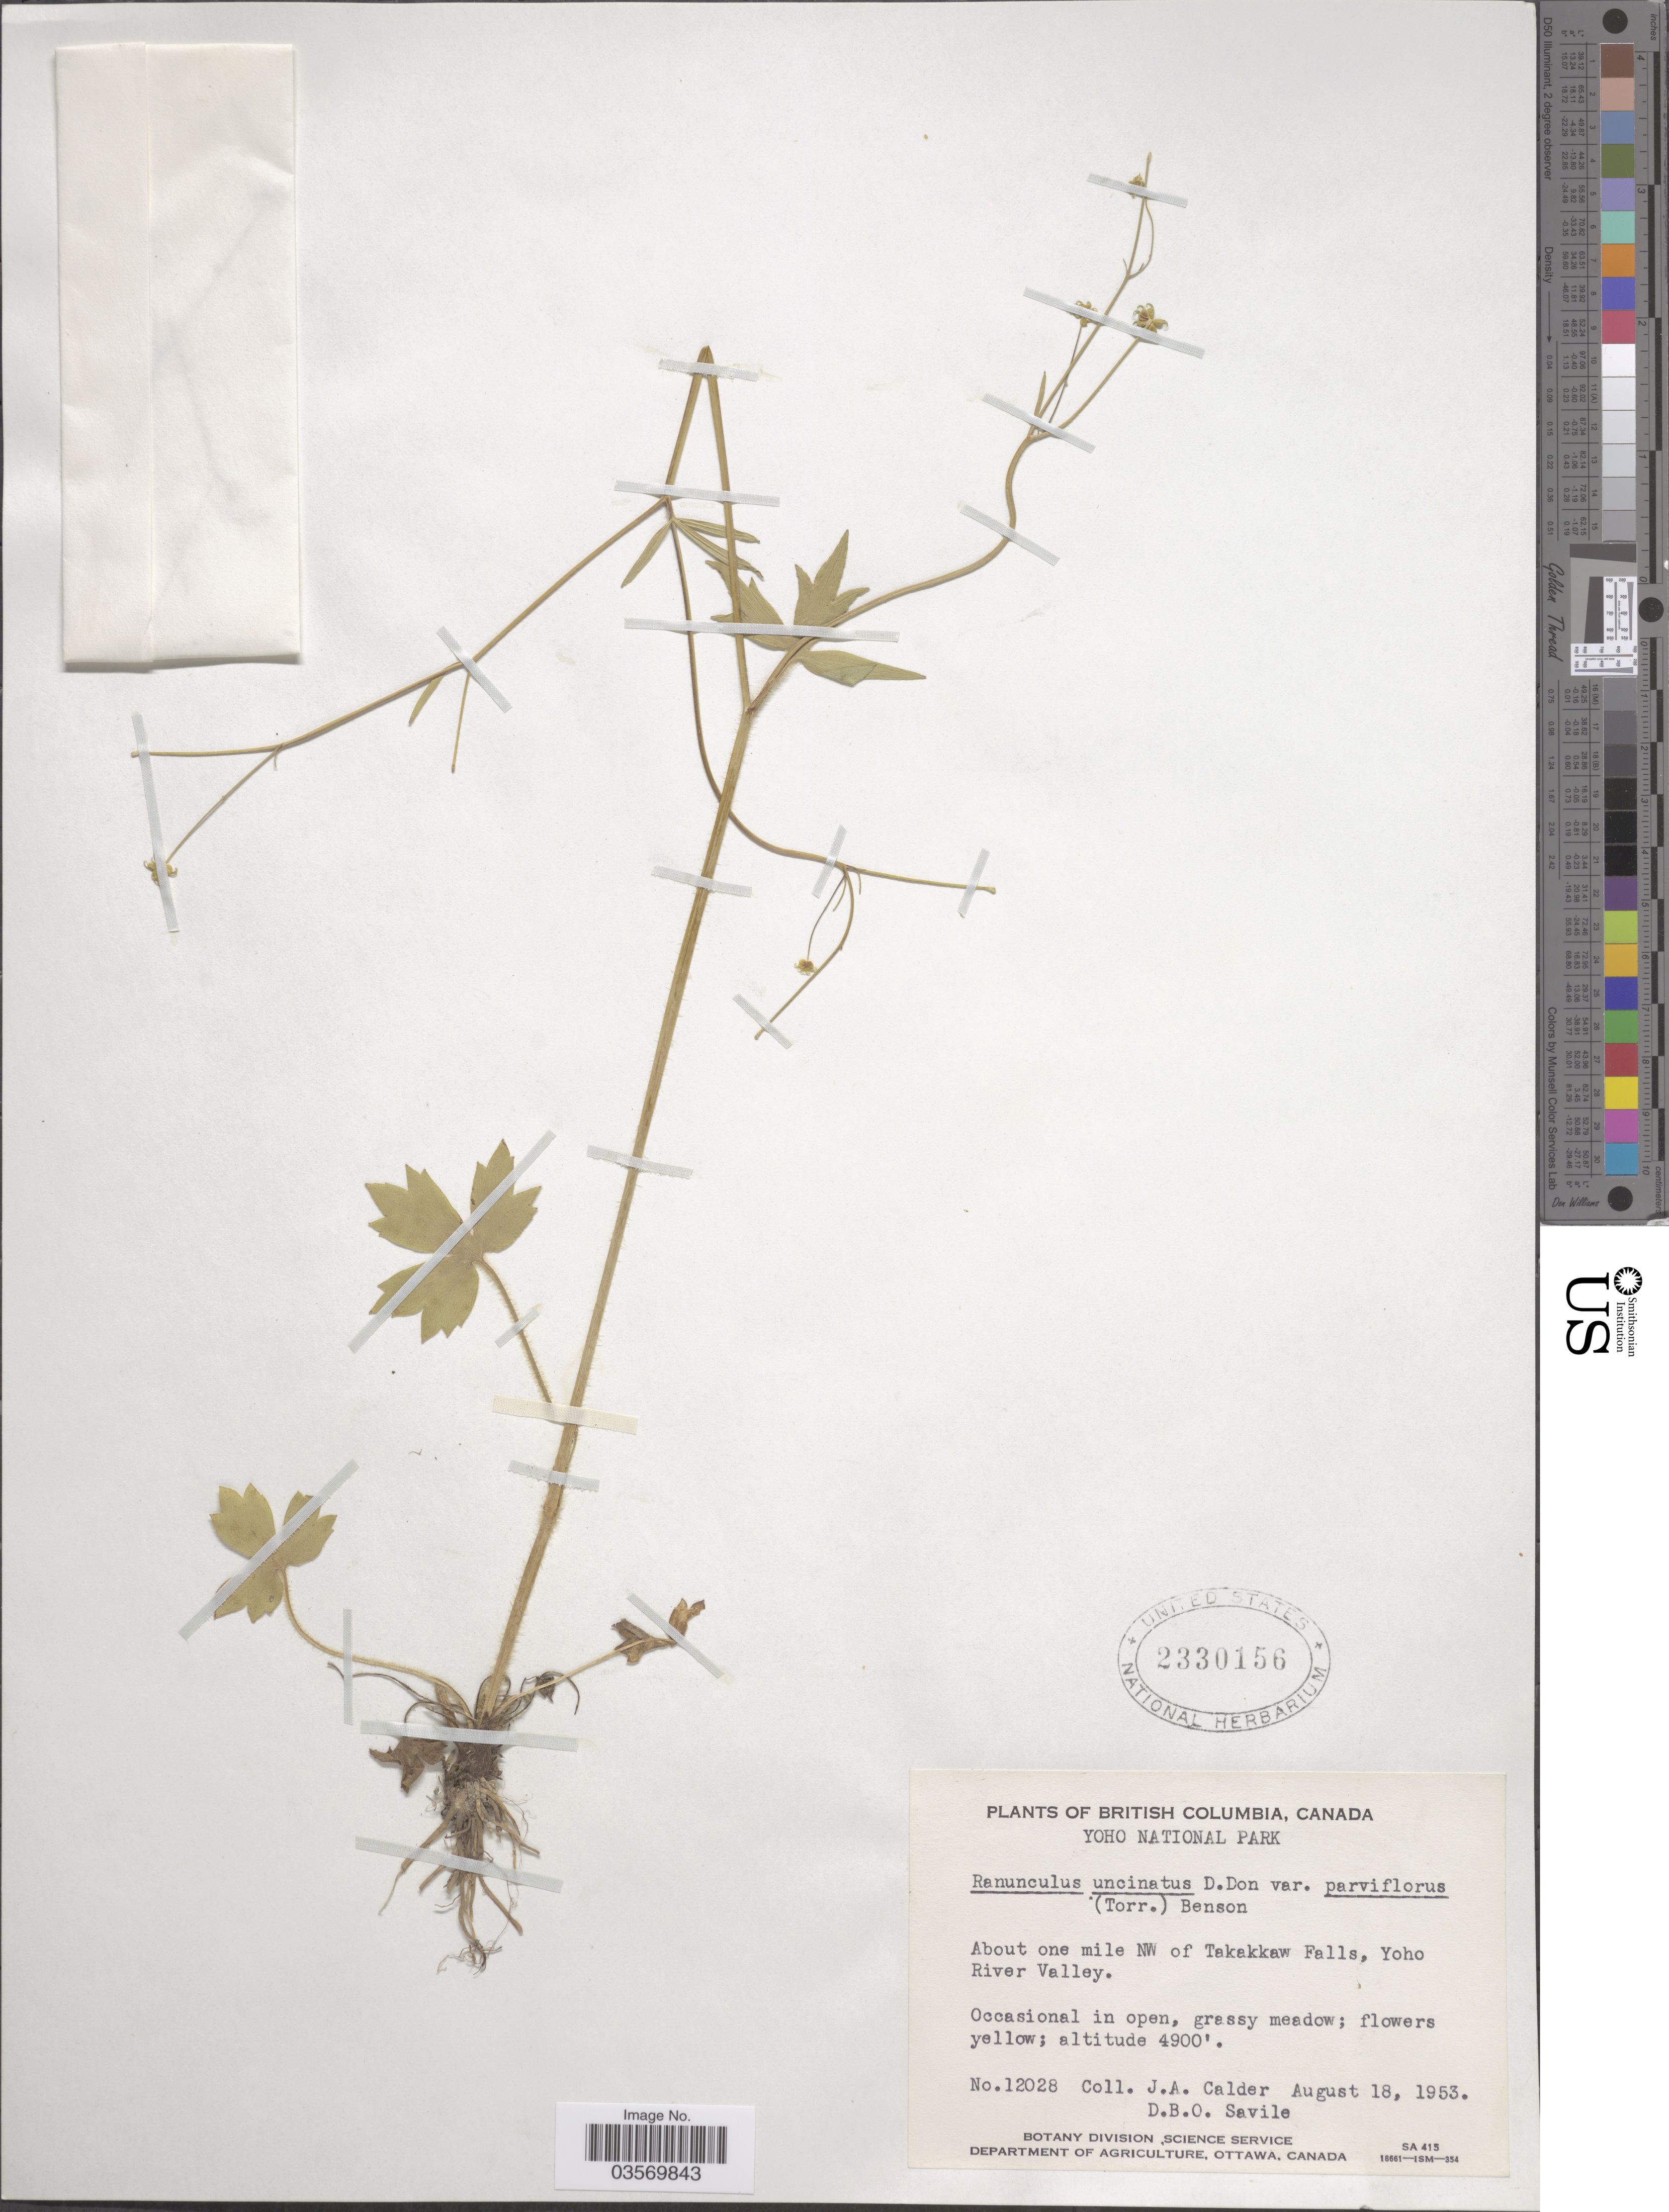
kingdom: Plantae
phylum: Tracheophyta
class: Magnoliopsida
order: Ranunculales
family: Ranunculaceae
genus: Ranunculus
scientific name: Ranunculus uncinatus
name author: D. Don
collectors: J. A. Calder & D. Savile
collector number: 12028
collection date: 1953-08-18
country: Canada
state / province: British Columbia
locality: Yoho National Park. About one mile NW of Takakkaw Falls, Yoho River Valley.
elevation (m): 1494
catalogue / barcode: US 2330156